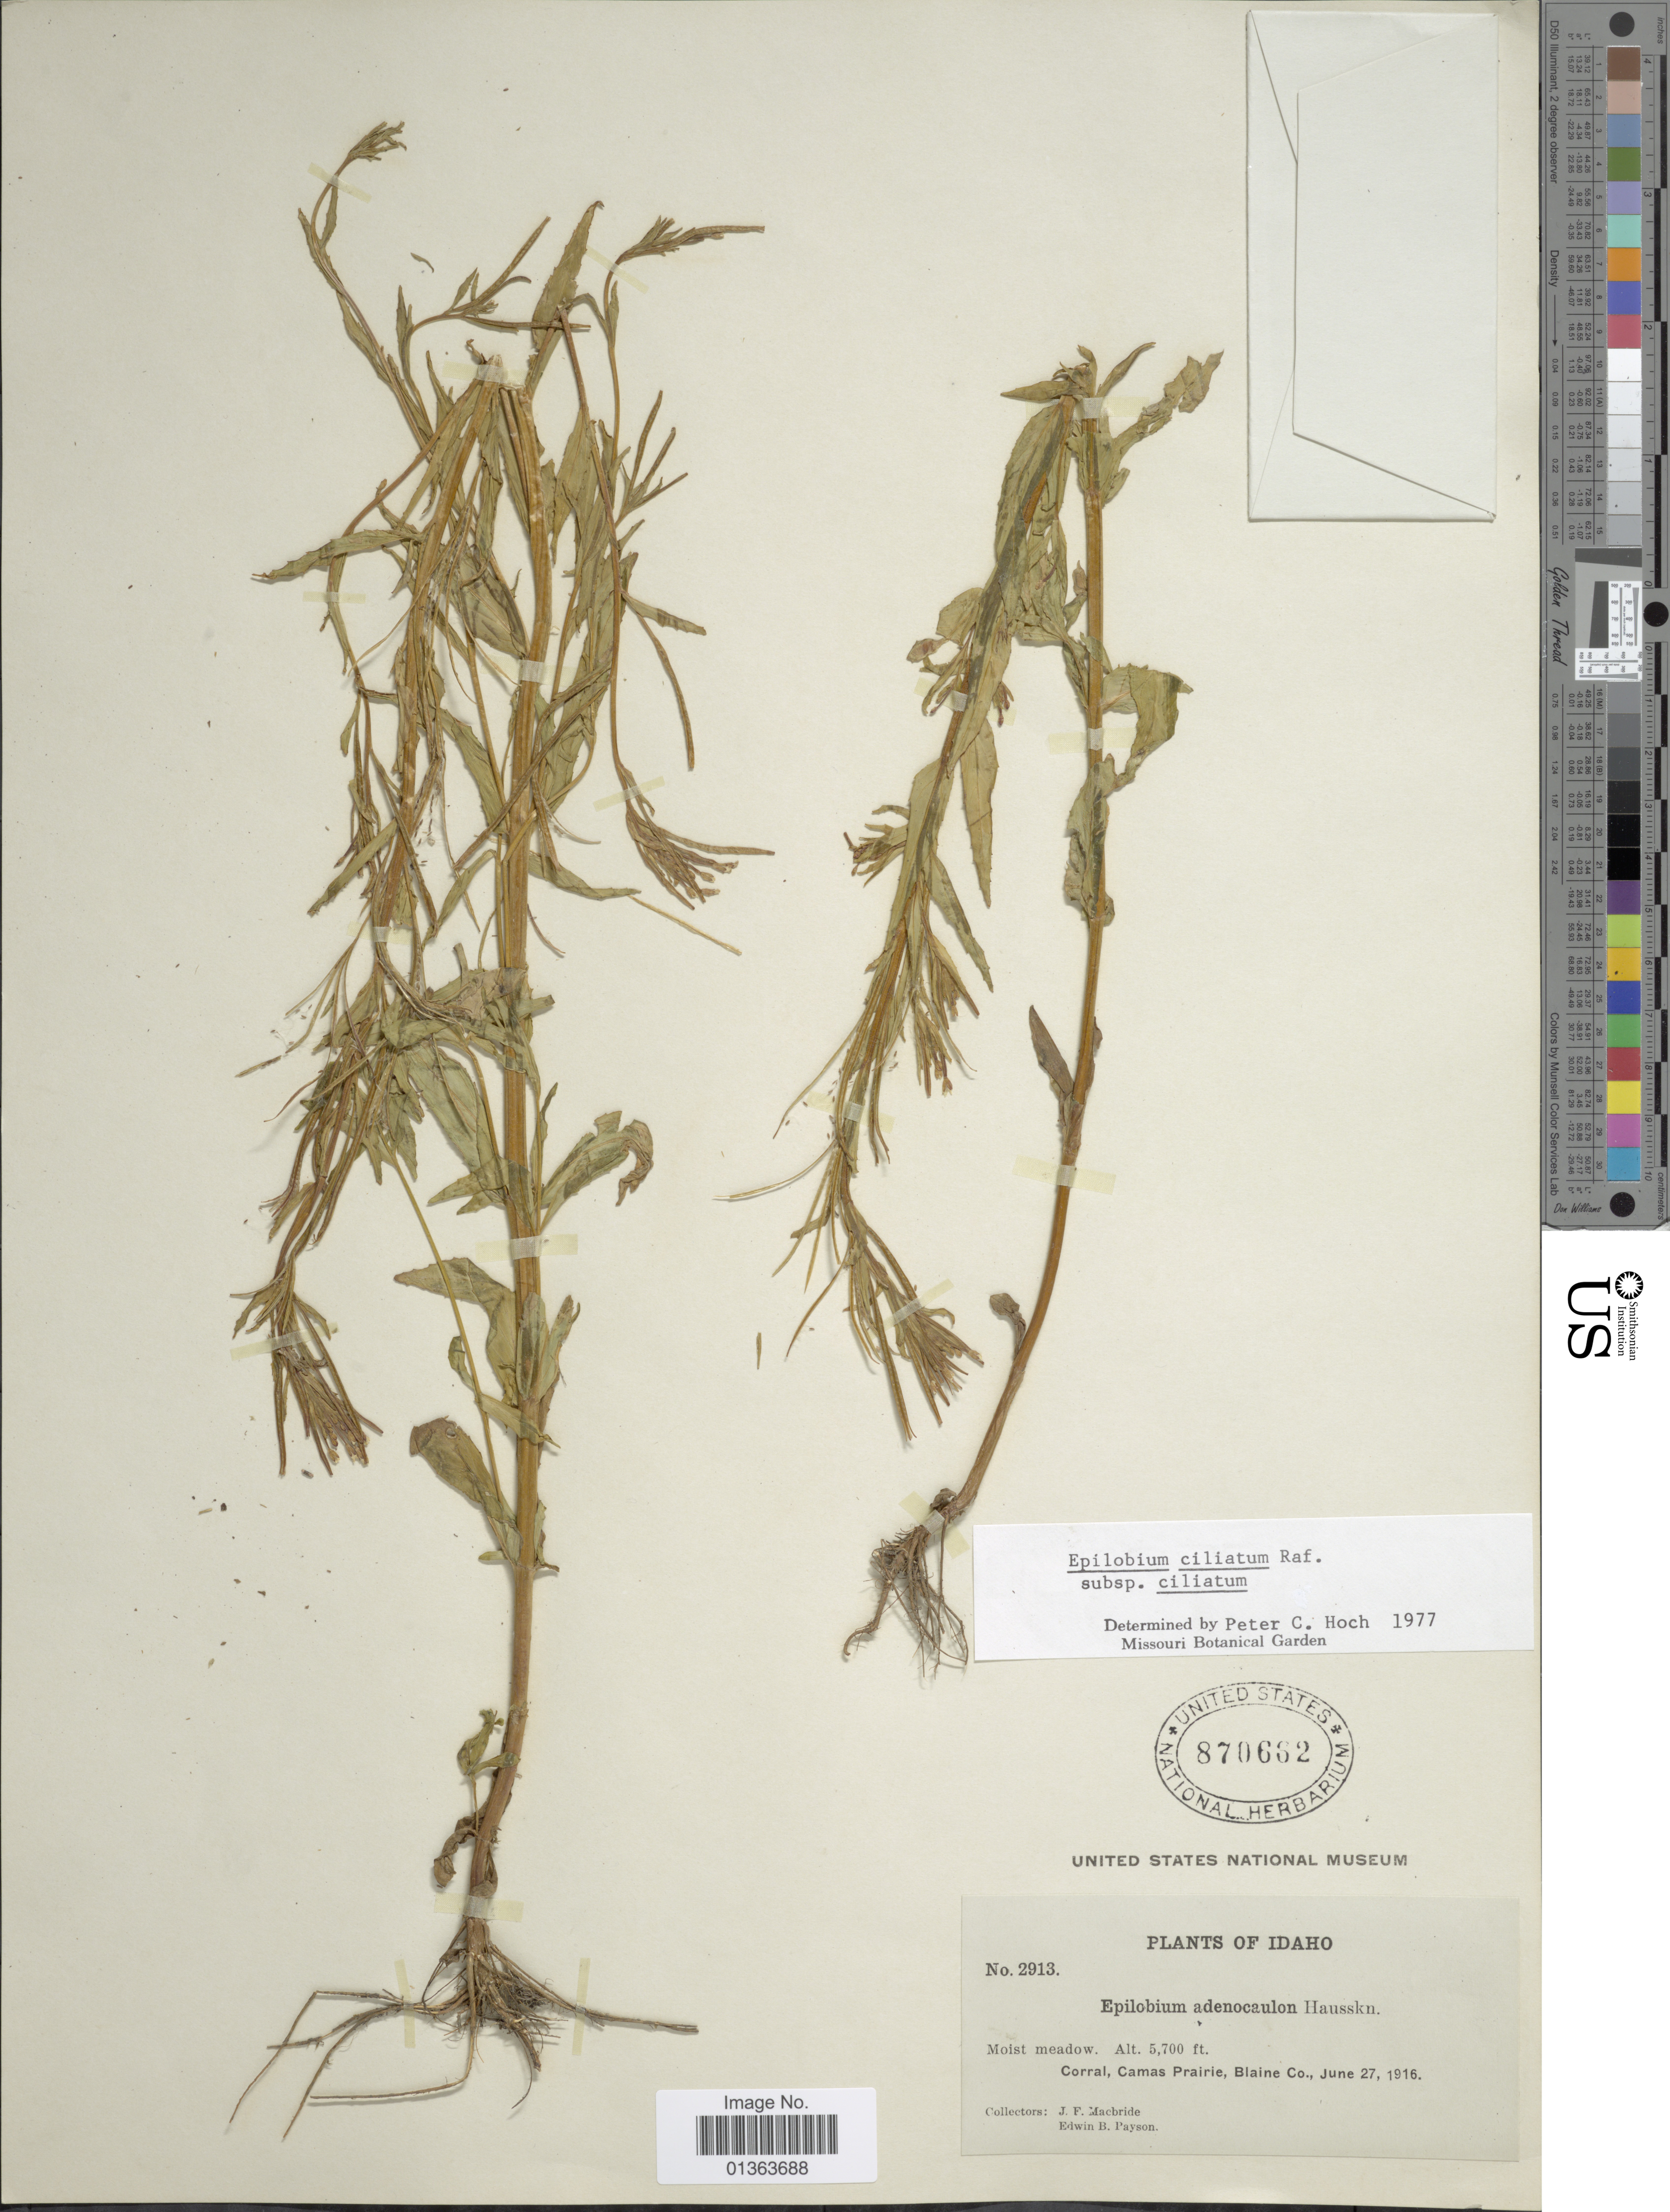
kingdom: Plantae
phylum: Tracheophyta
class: Magnoliopsida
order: Myrtales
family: Onagraceae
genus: Epilobium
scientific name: Epilobium ciliatum subsp. ciliatum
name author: Raf.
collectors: J. F. Macbride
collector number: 2913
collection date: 1916-06-27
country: United States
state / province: Idaho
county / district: Blaine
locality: Corral, Camas Prairie.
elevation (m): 1737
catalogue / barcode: US 870662